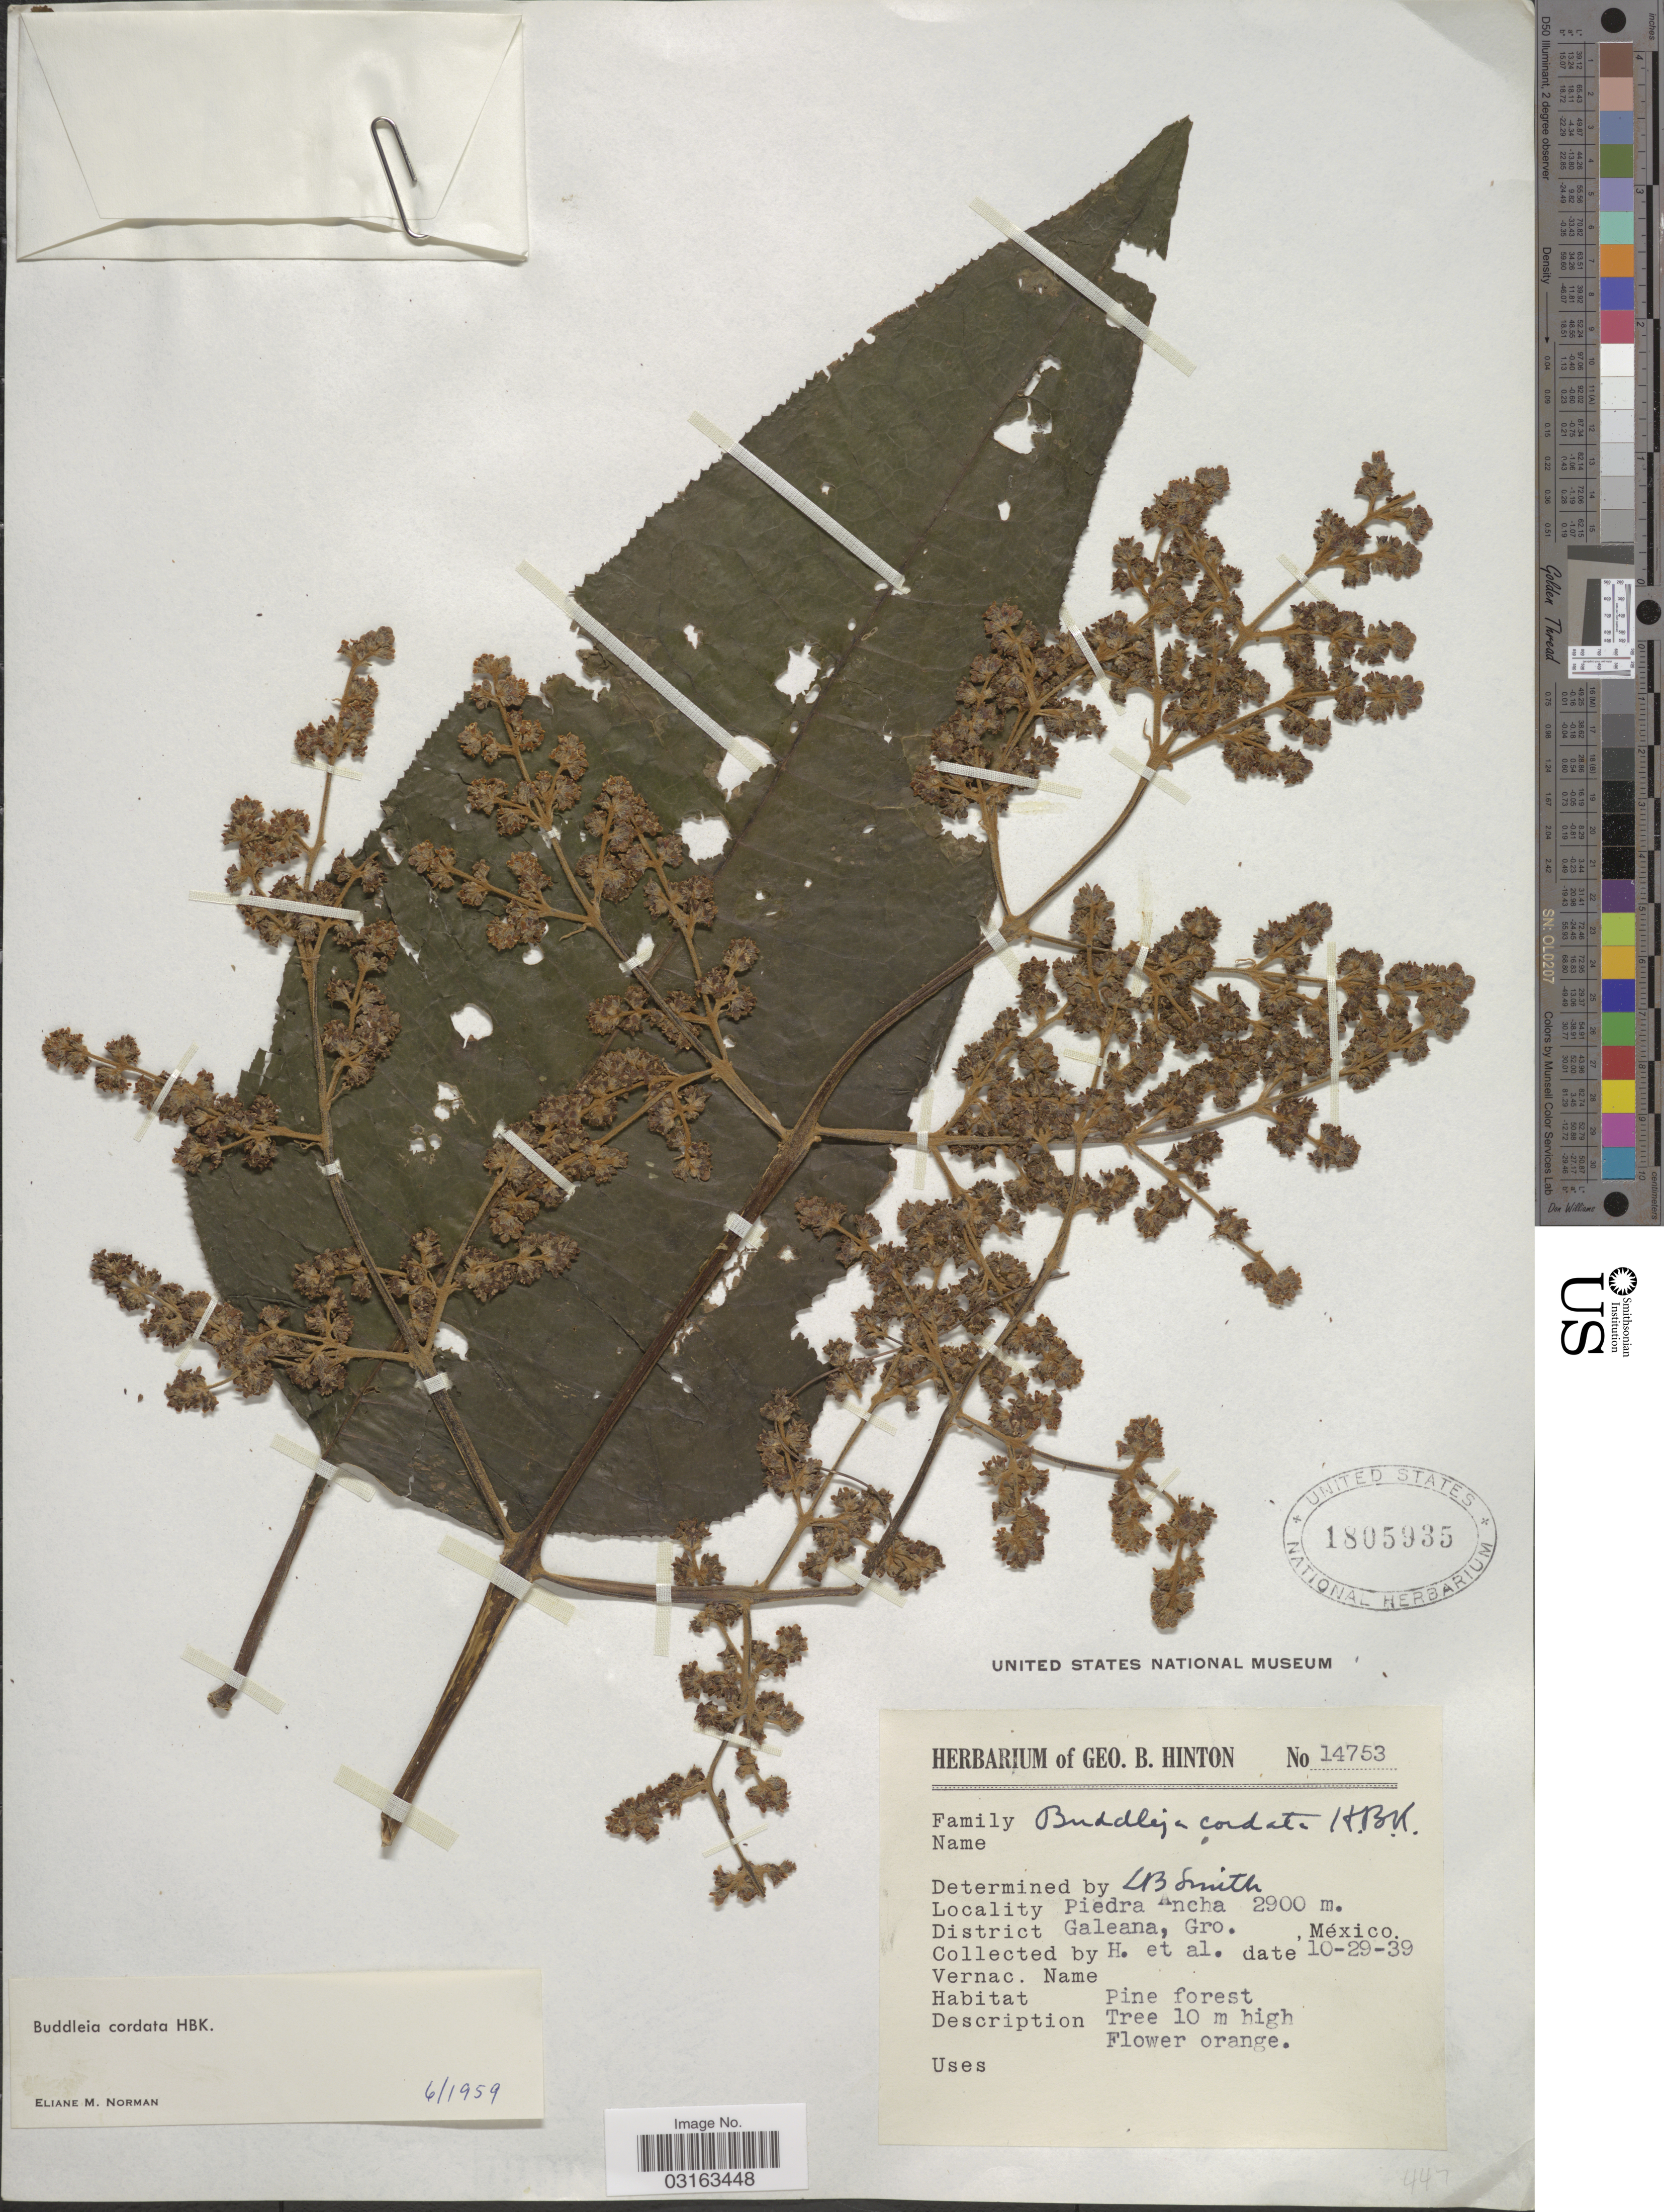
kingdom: Plantae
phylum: Tracheophyta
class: Magnoliopsida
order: Lamiales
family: Scrophulariaceae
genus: Buddleja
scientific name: Buddleja cordata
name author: Kunth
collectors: G. B. Hinton & et al.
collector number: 14753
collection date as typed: Transcribed d/m/y: 29/10/39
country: Mexico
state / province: Guerrero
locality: Piedra Ancha. District Galeana.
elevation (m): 2900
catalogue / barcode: US 1805935